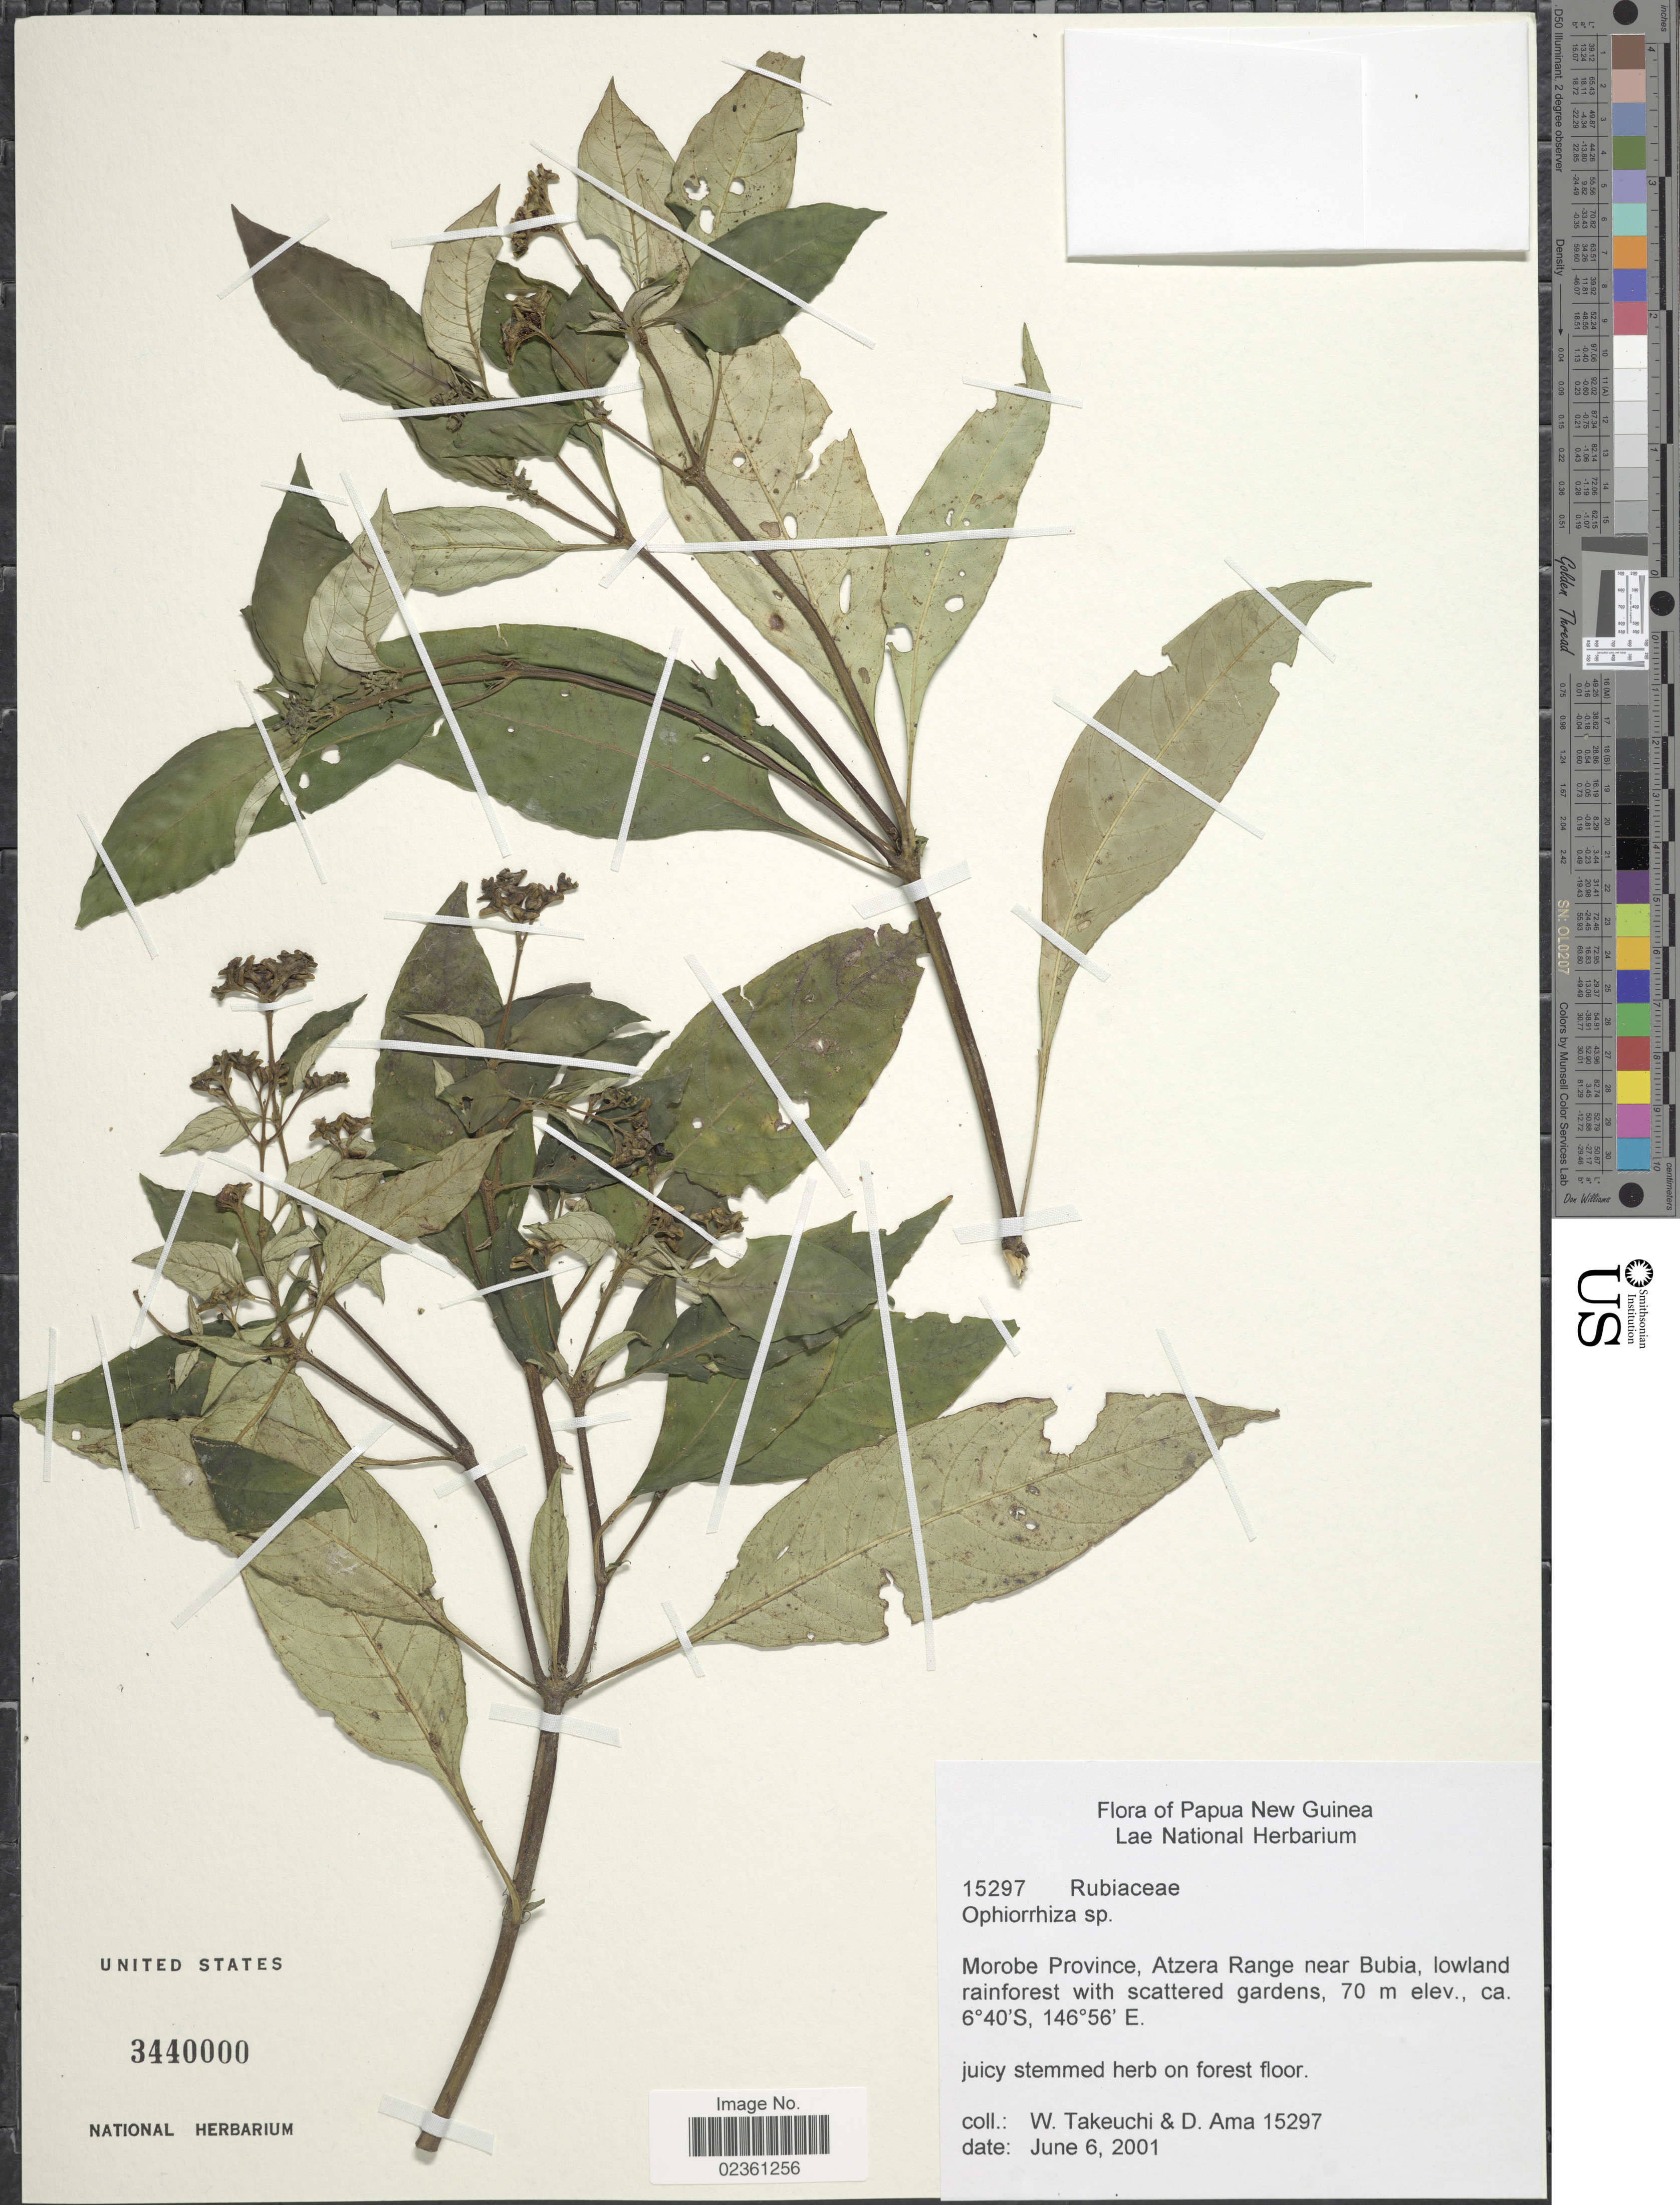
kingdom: Plantae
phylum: Tracheophyta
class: Magnoliopsida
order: Gentianales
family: Rubiaceae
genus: Ophiorrhiza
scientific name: Ophiorrhiza sp.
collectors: W. Takeuchi & D. Ama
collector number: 15297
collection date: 2001-06-06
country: Papua New Guinea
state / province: Morobe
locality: Atzera Range near Bubia, lowland rainforest with scattered gardens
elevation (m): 70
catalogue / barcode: US 3440000